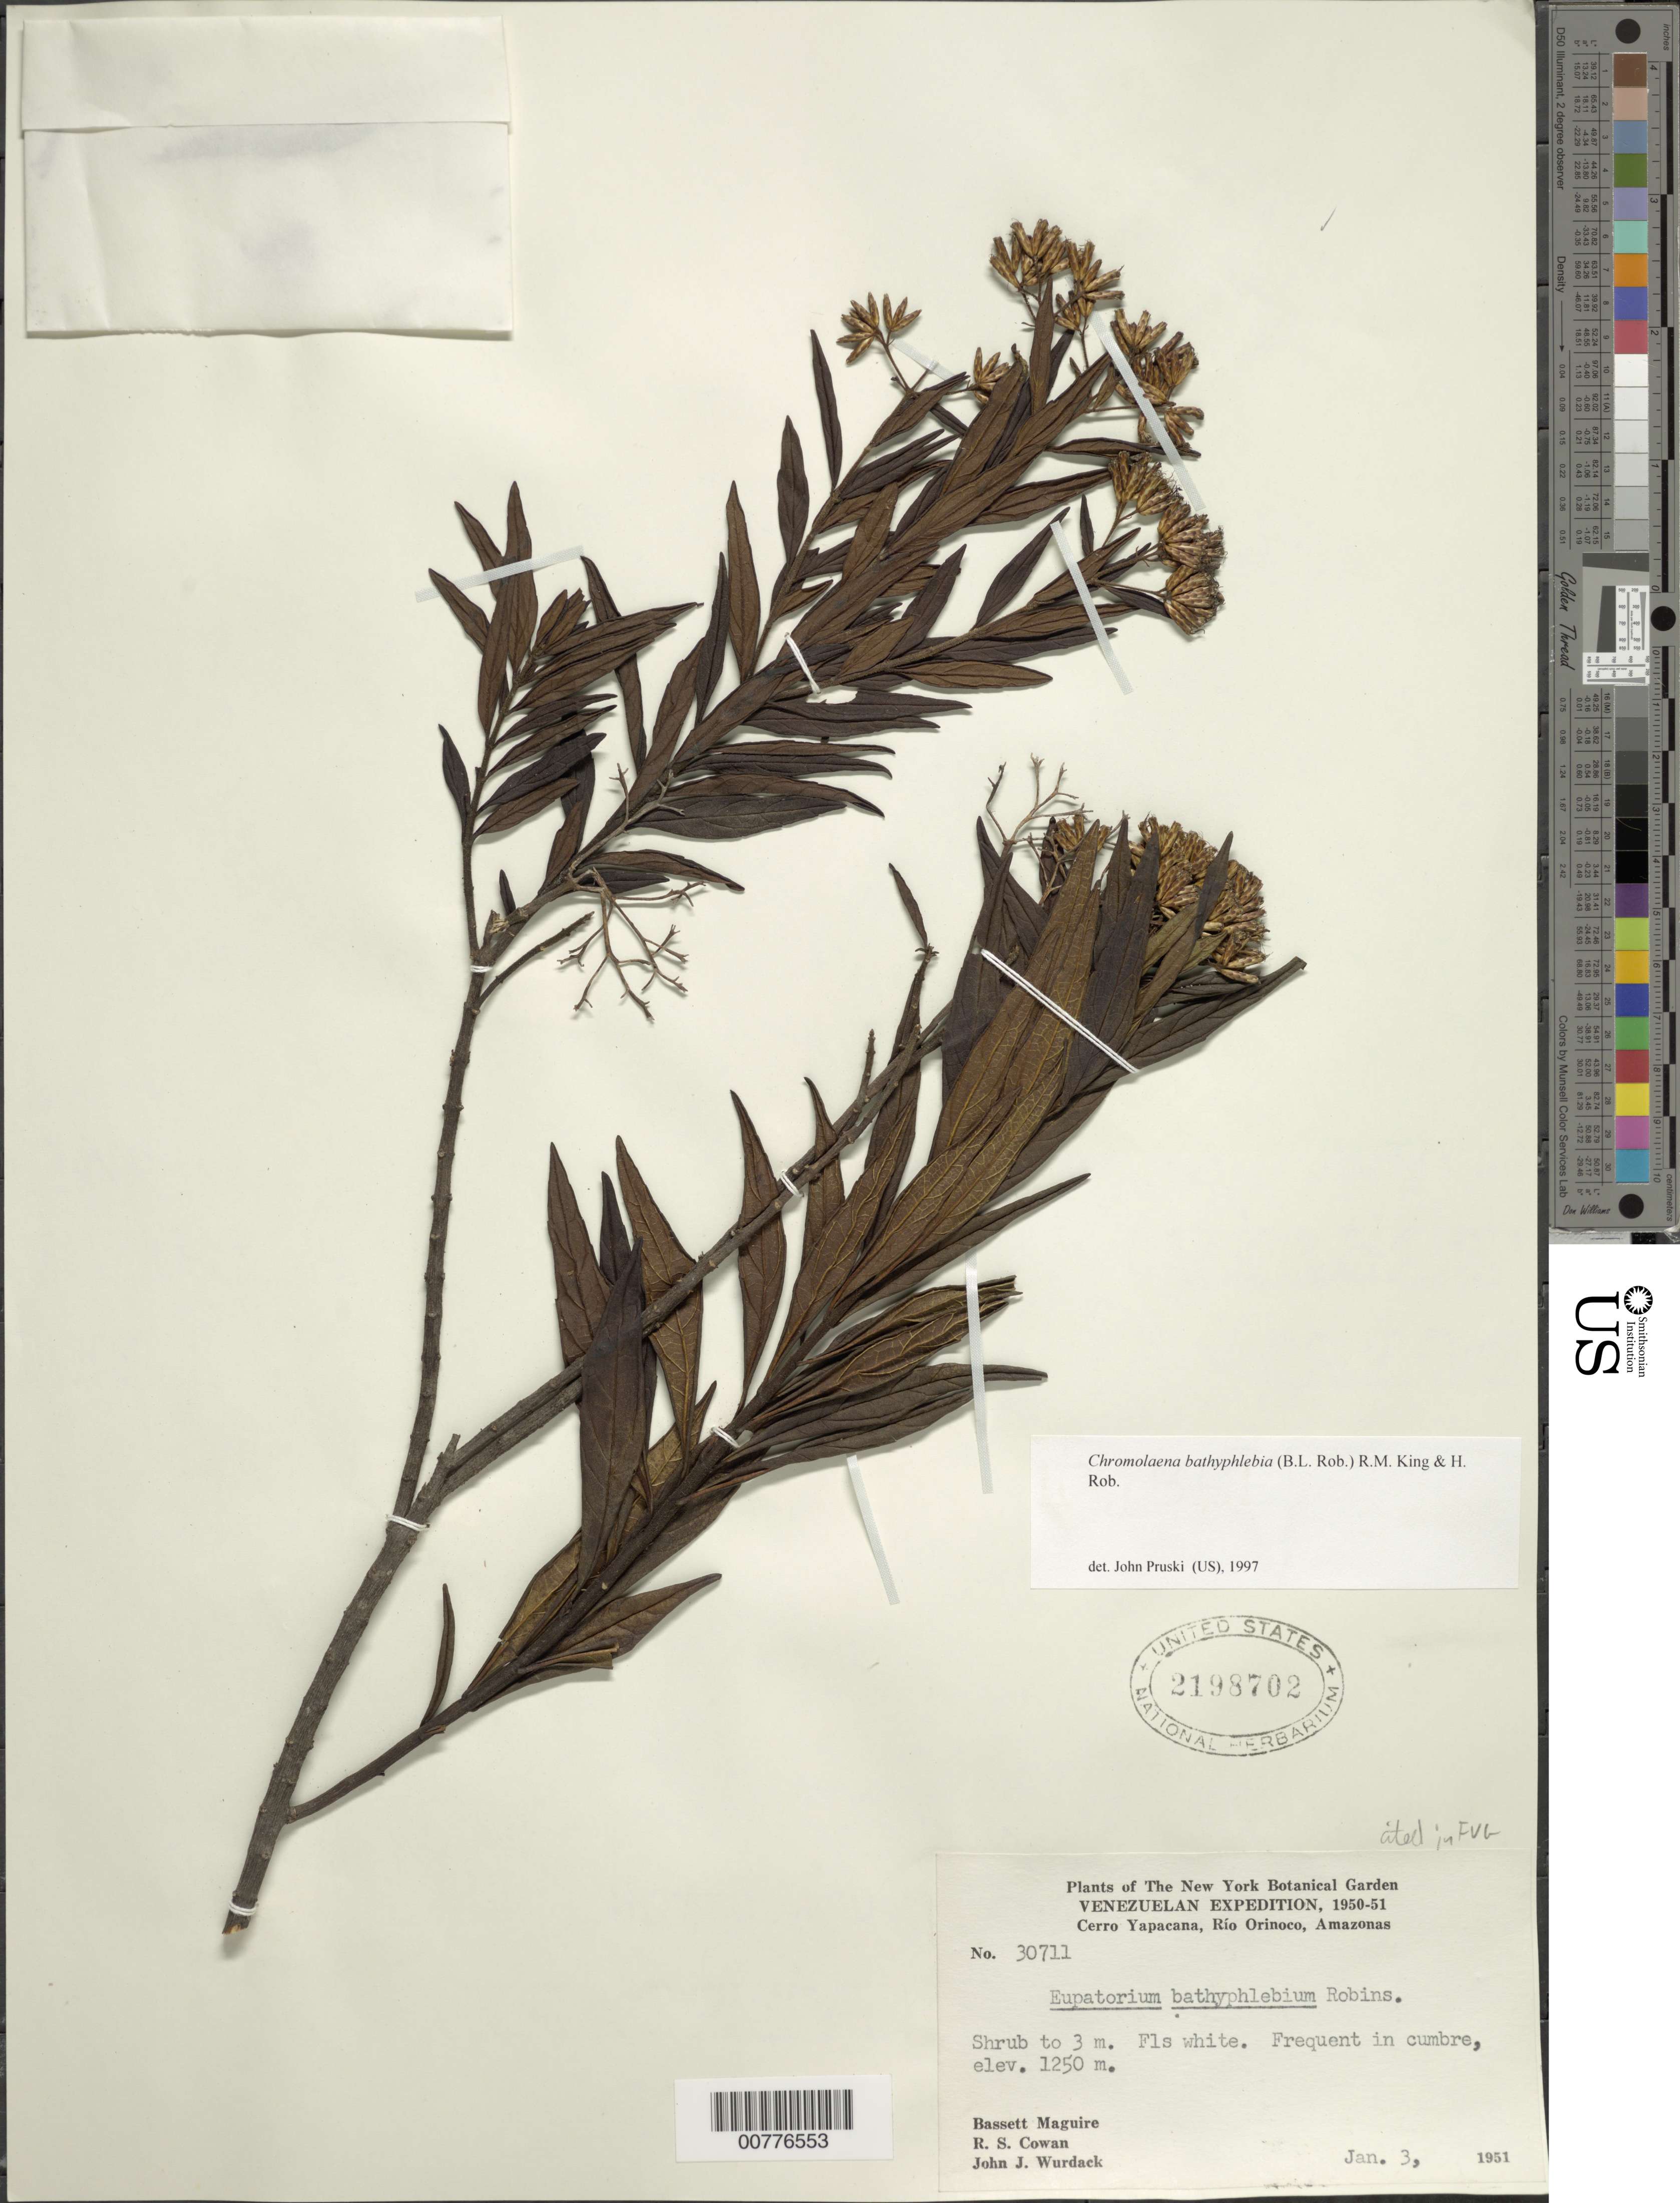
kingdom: Plantae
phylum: Tracheophyta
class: Magnoliopsida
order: Asterales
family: Asteraceae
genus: Chromolaena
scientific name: Chromolaena bathyphlebia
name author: (B.L. Rob.) R.M. King & H. Rob.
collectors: B. Maguire, R. S. Cowan & J. J. Wurdack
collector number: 30711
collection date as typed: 3-Jan-51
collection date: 1951-01-03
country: Venezuela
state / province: Amazonas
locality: Cerro Yapacána, Río Orinoco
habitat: Cumbre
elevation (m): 1250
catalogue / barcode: US 2198702